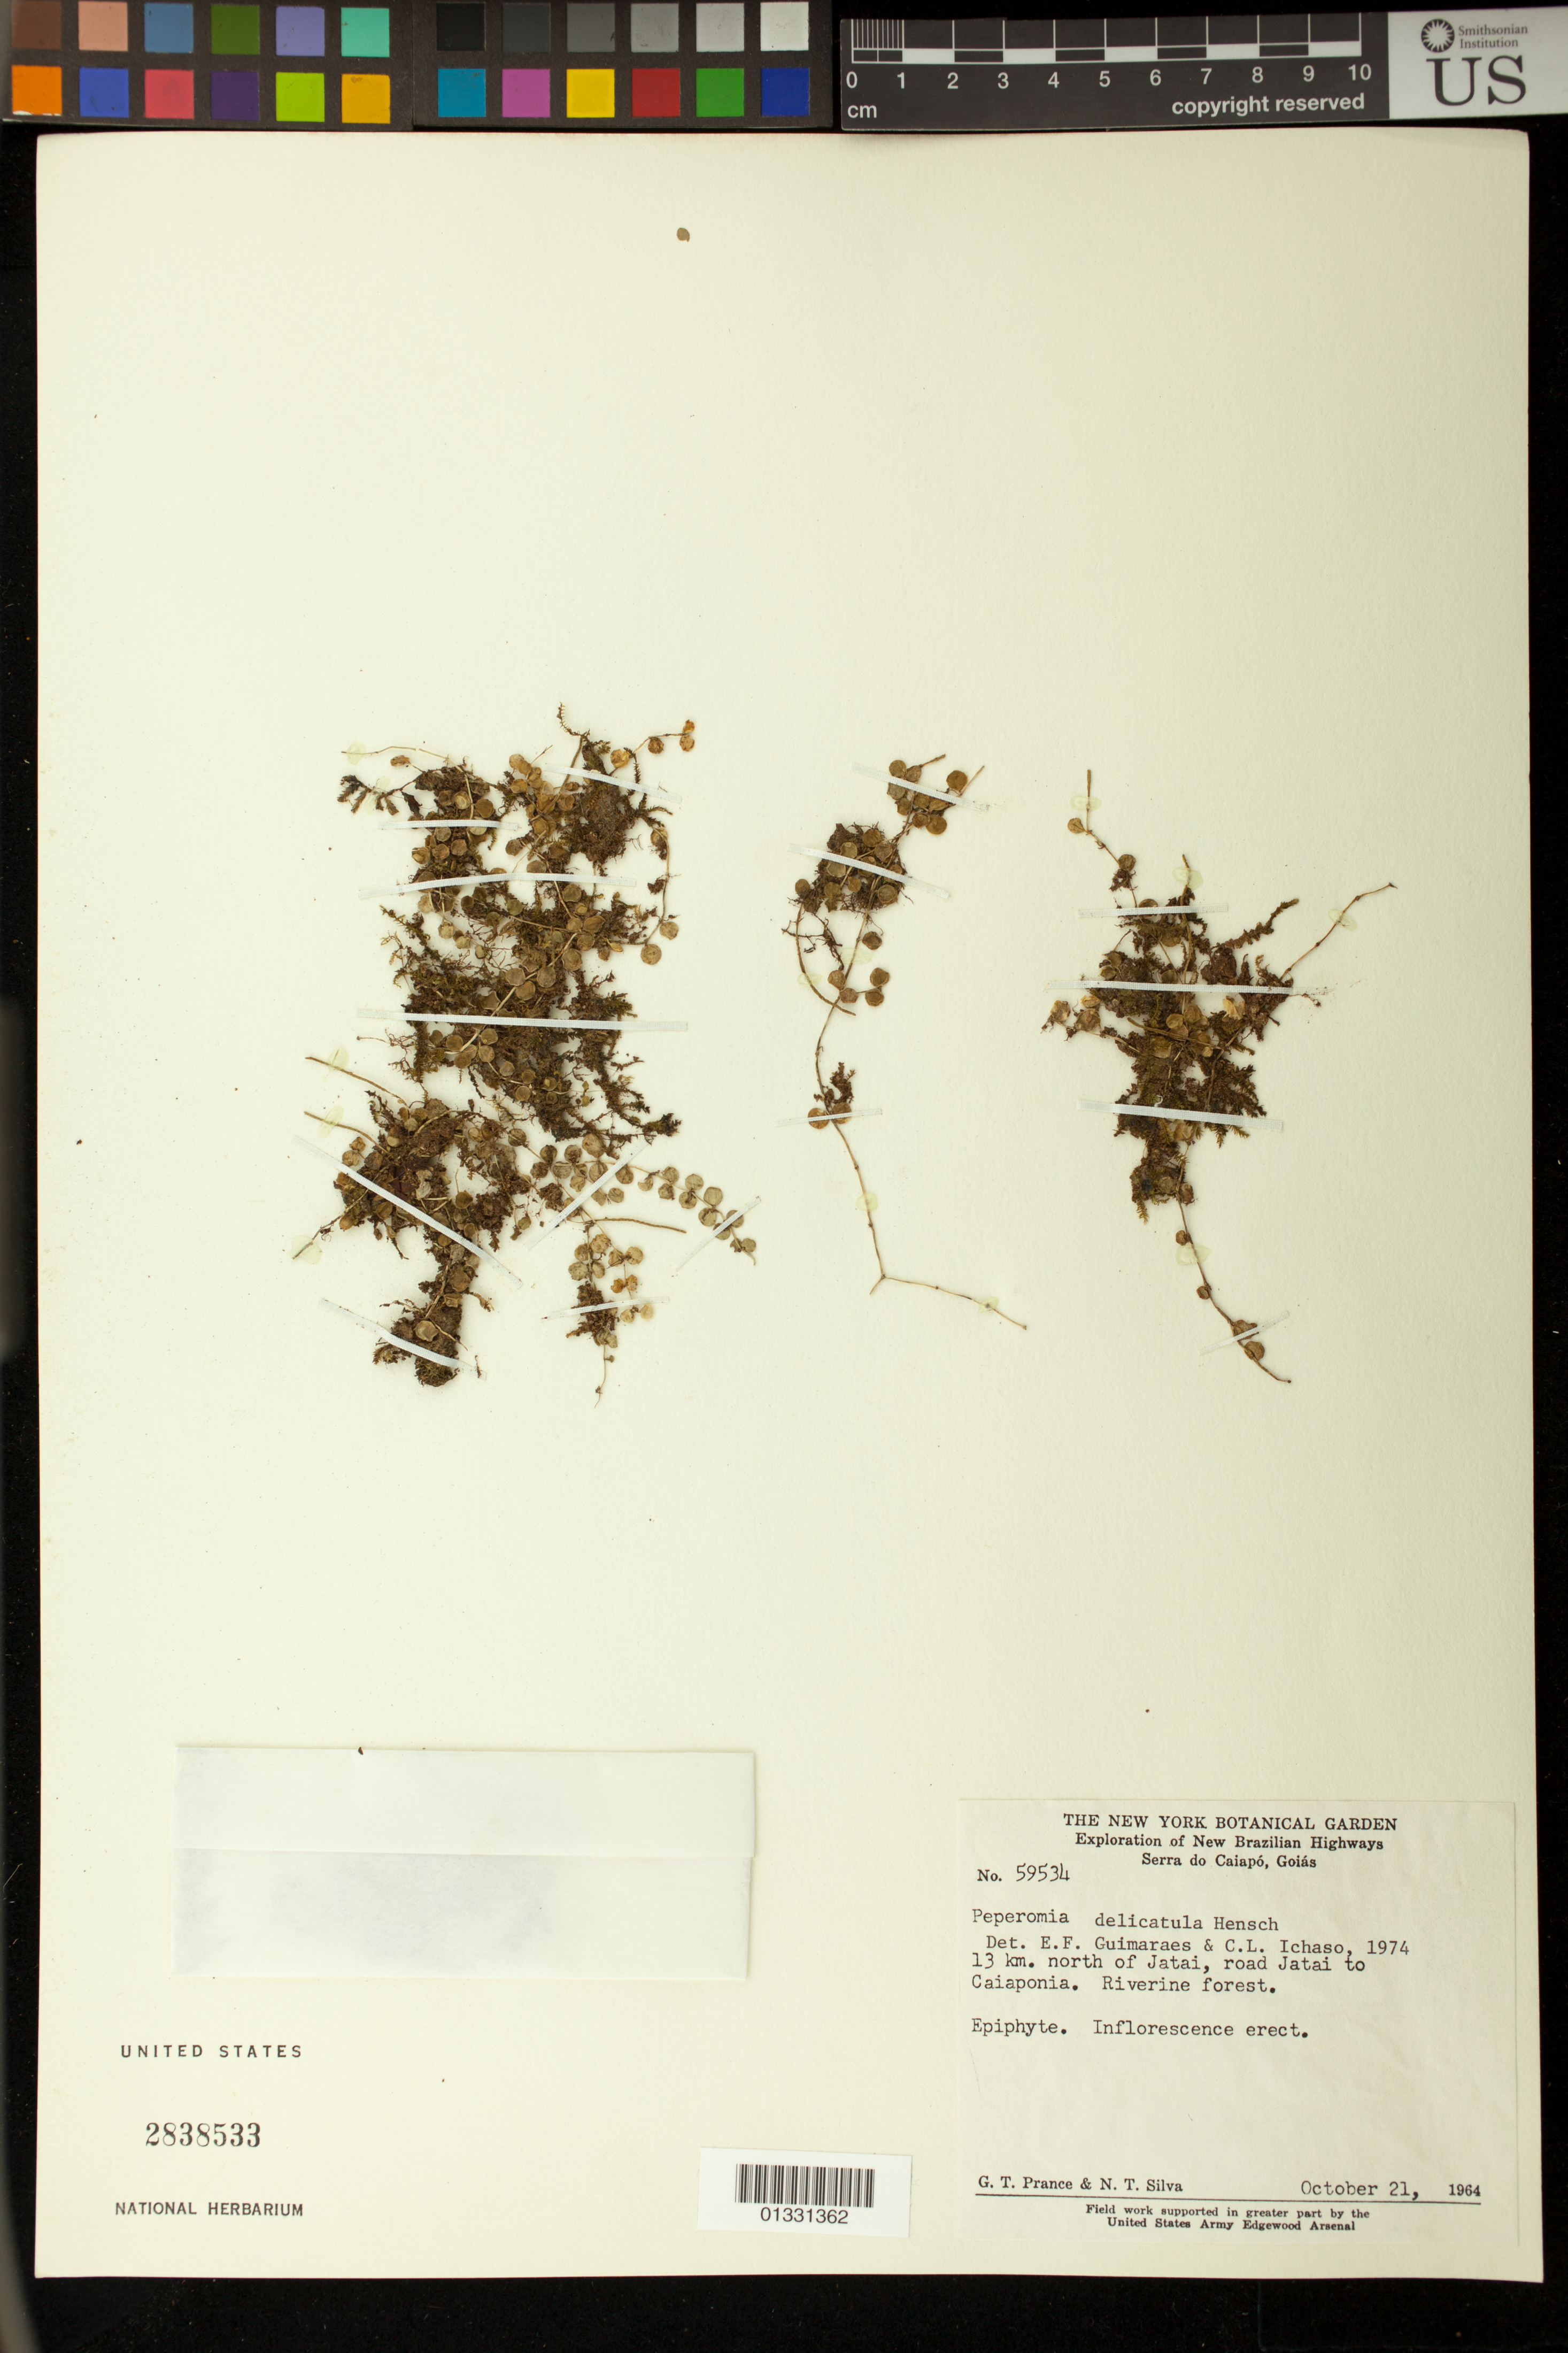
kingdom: Plantae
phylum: Tracheophyta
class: Magnoliopsida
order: Piperales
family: Piperaceae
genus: Peperomia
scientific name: Peperomia delicatula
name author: Henschen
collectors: G. T. Prance & N. Silva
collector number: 59534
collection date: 1964-10-21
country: Brazil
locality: Serra do Caiapó. 13 km north of Jatai, road Jatai to Caiaponia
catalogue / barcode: US 2838533